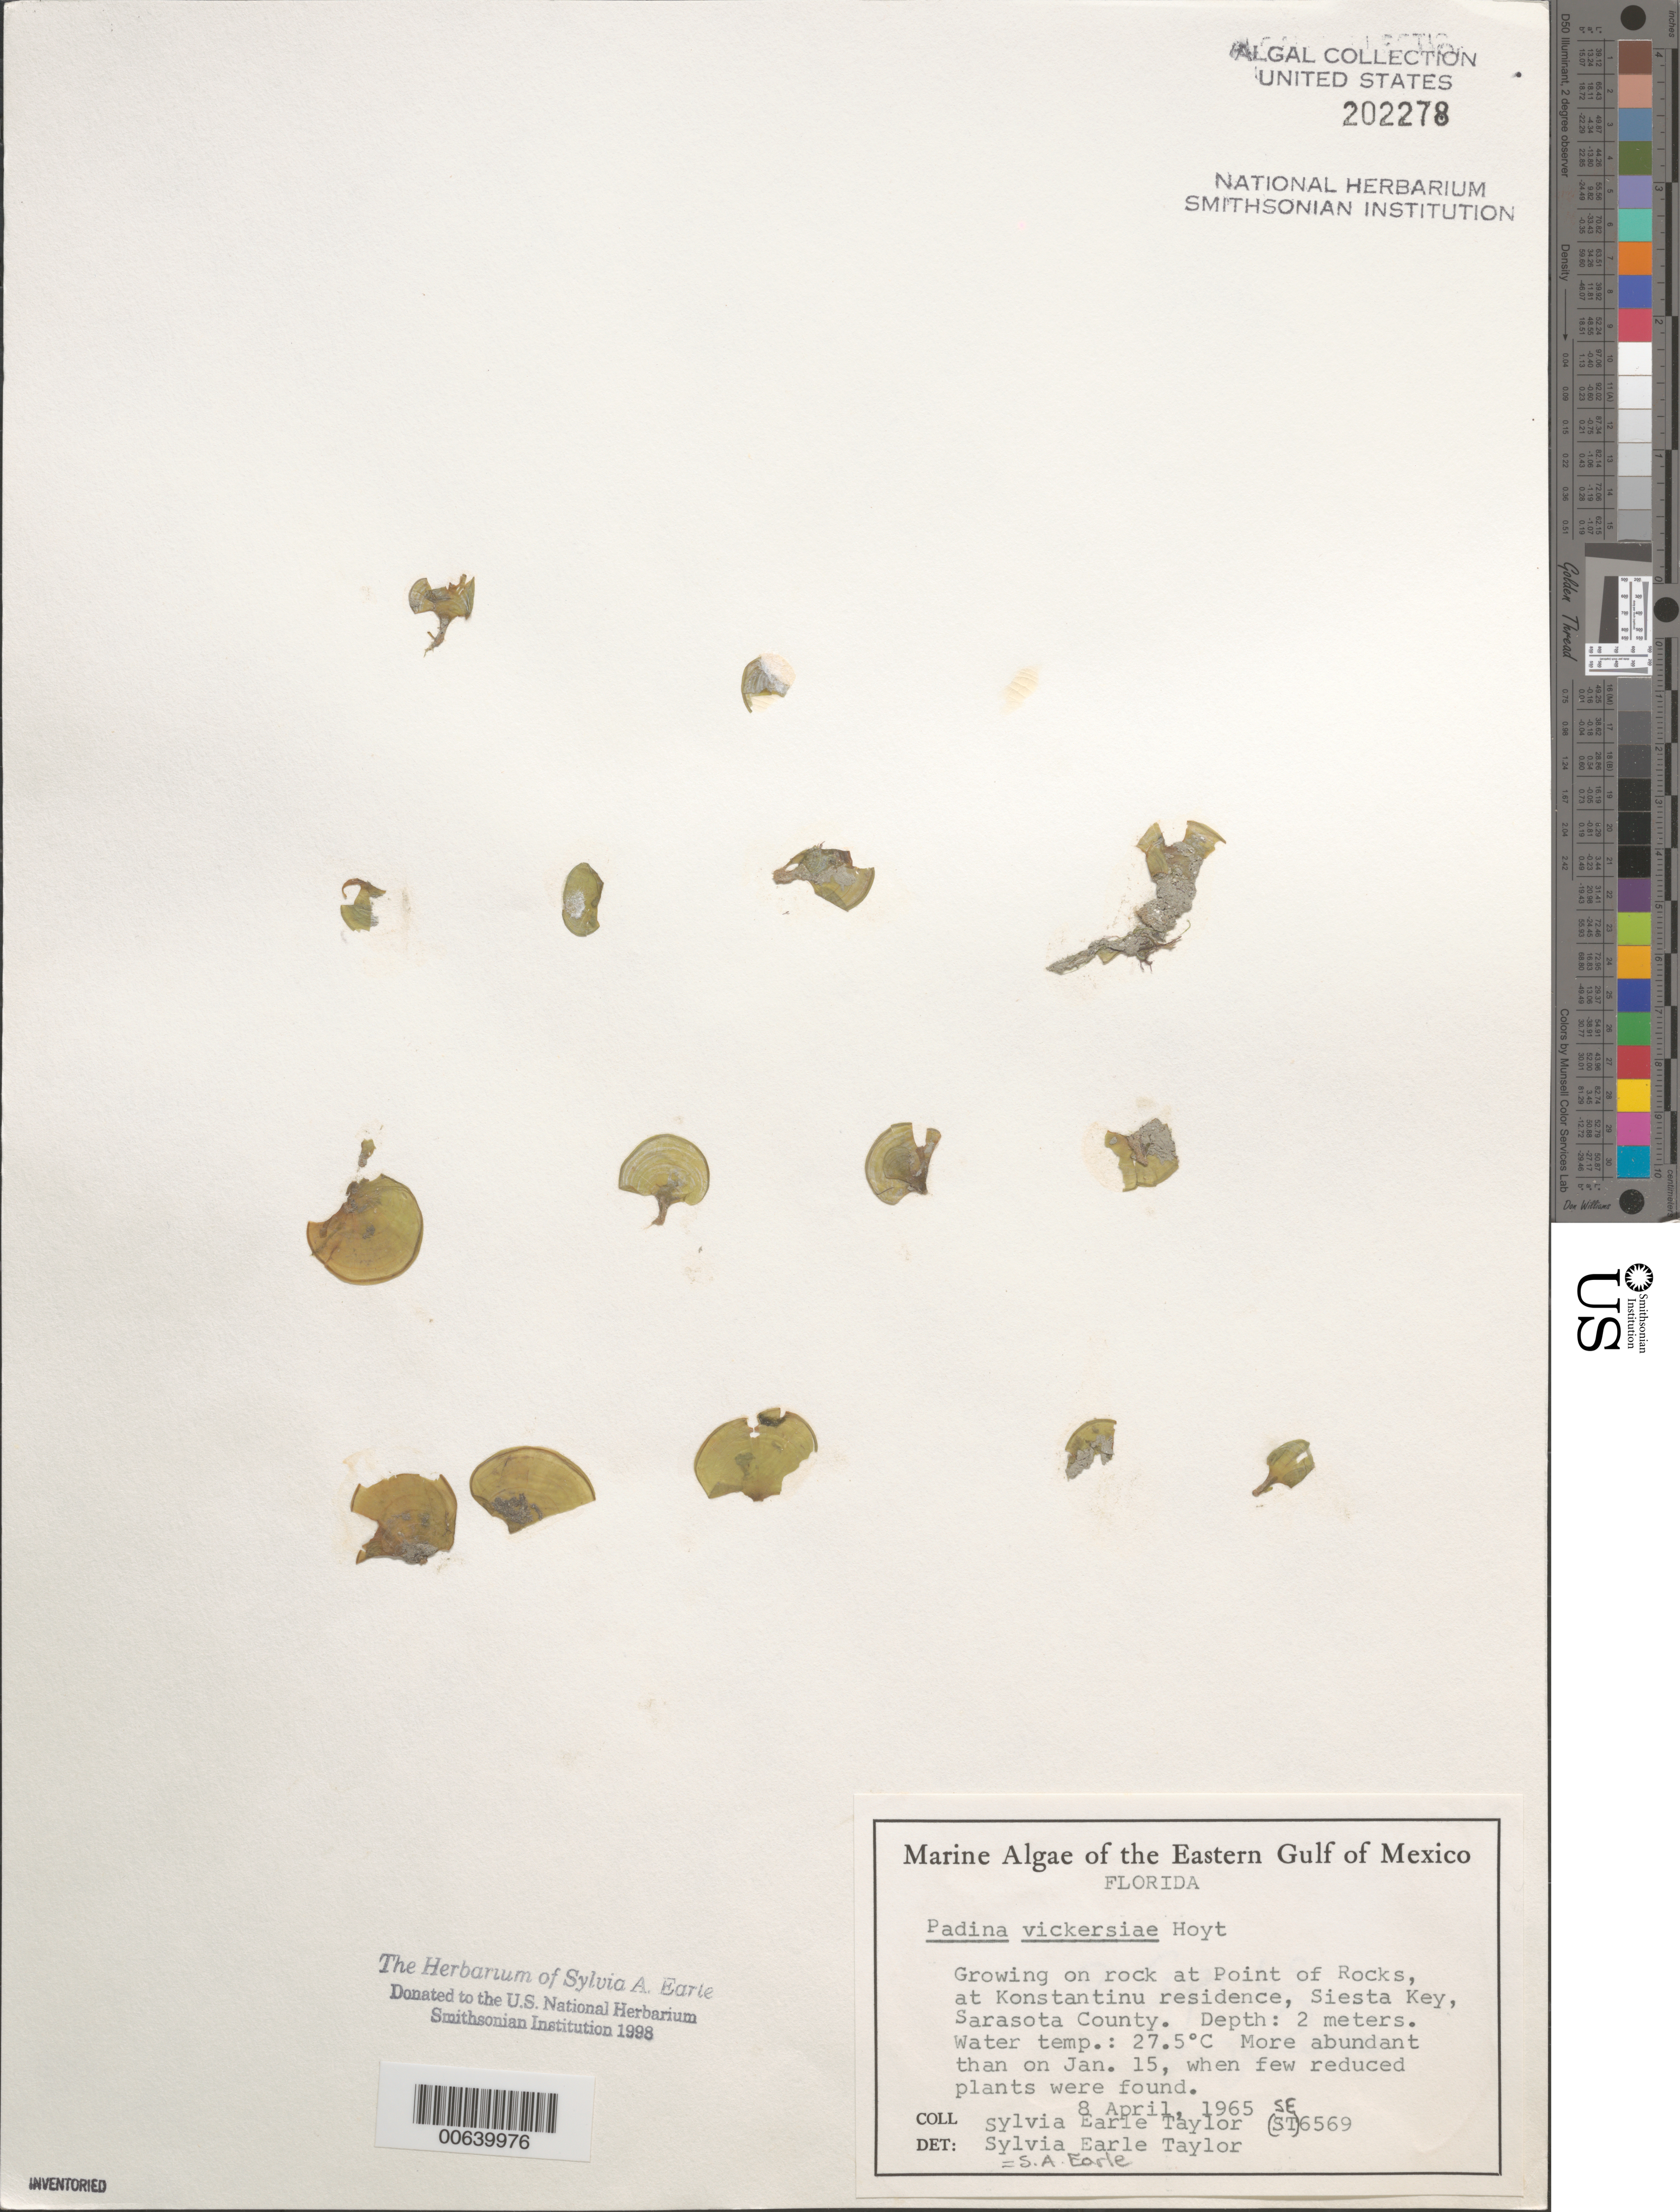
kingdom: Chromista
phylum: Ochrophyta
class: Phaeophyceae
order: Dictyotales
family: Dictyotaceae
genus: Padina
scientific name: Padina gymnospora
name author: (Kütz.) O.G. Sond.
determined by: Algae name updating Project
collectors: S. A. Earle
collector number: SE 6569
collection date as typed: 08 Apr 1965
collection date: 1965-04-08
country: United States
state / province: Florida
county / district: Sarasota County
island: Siesta Key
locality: Point of Rocks, Konstantinu residence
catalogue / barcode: US 202278